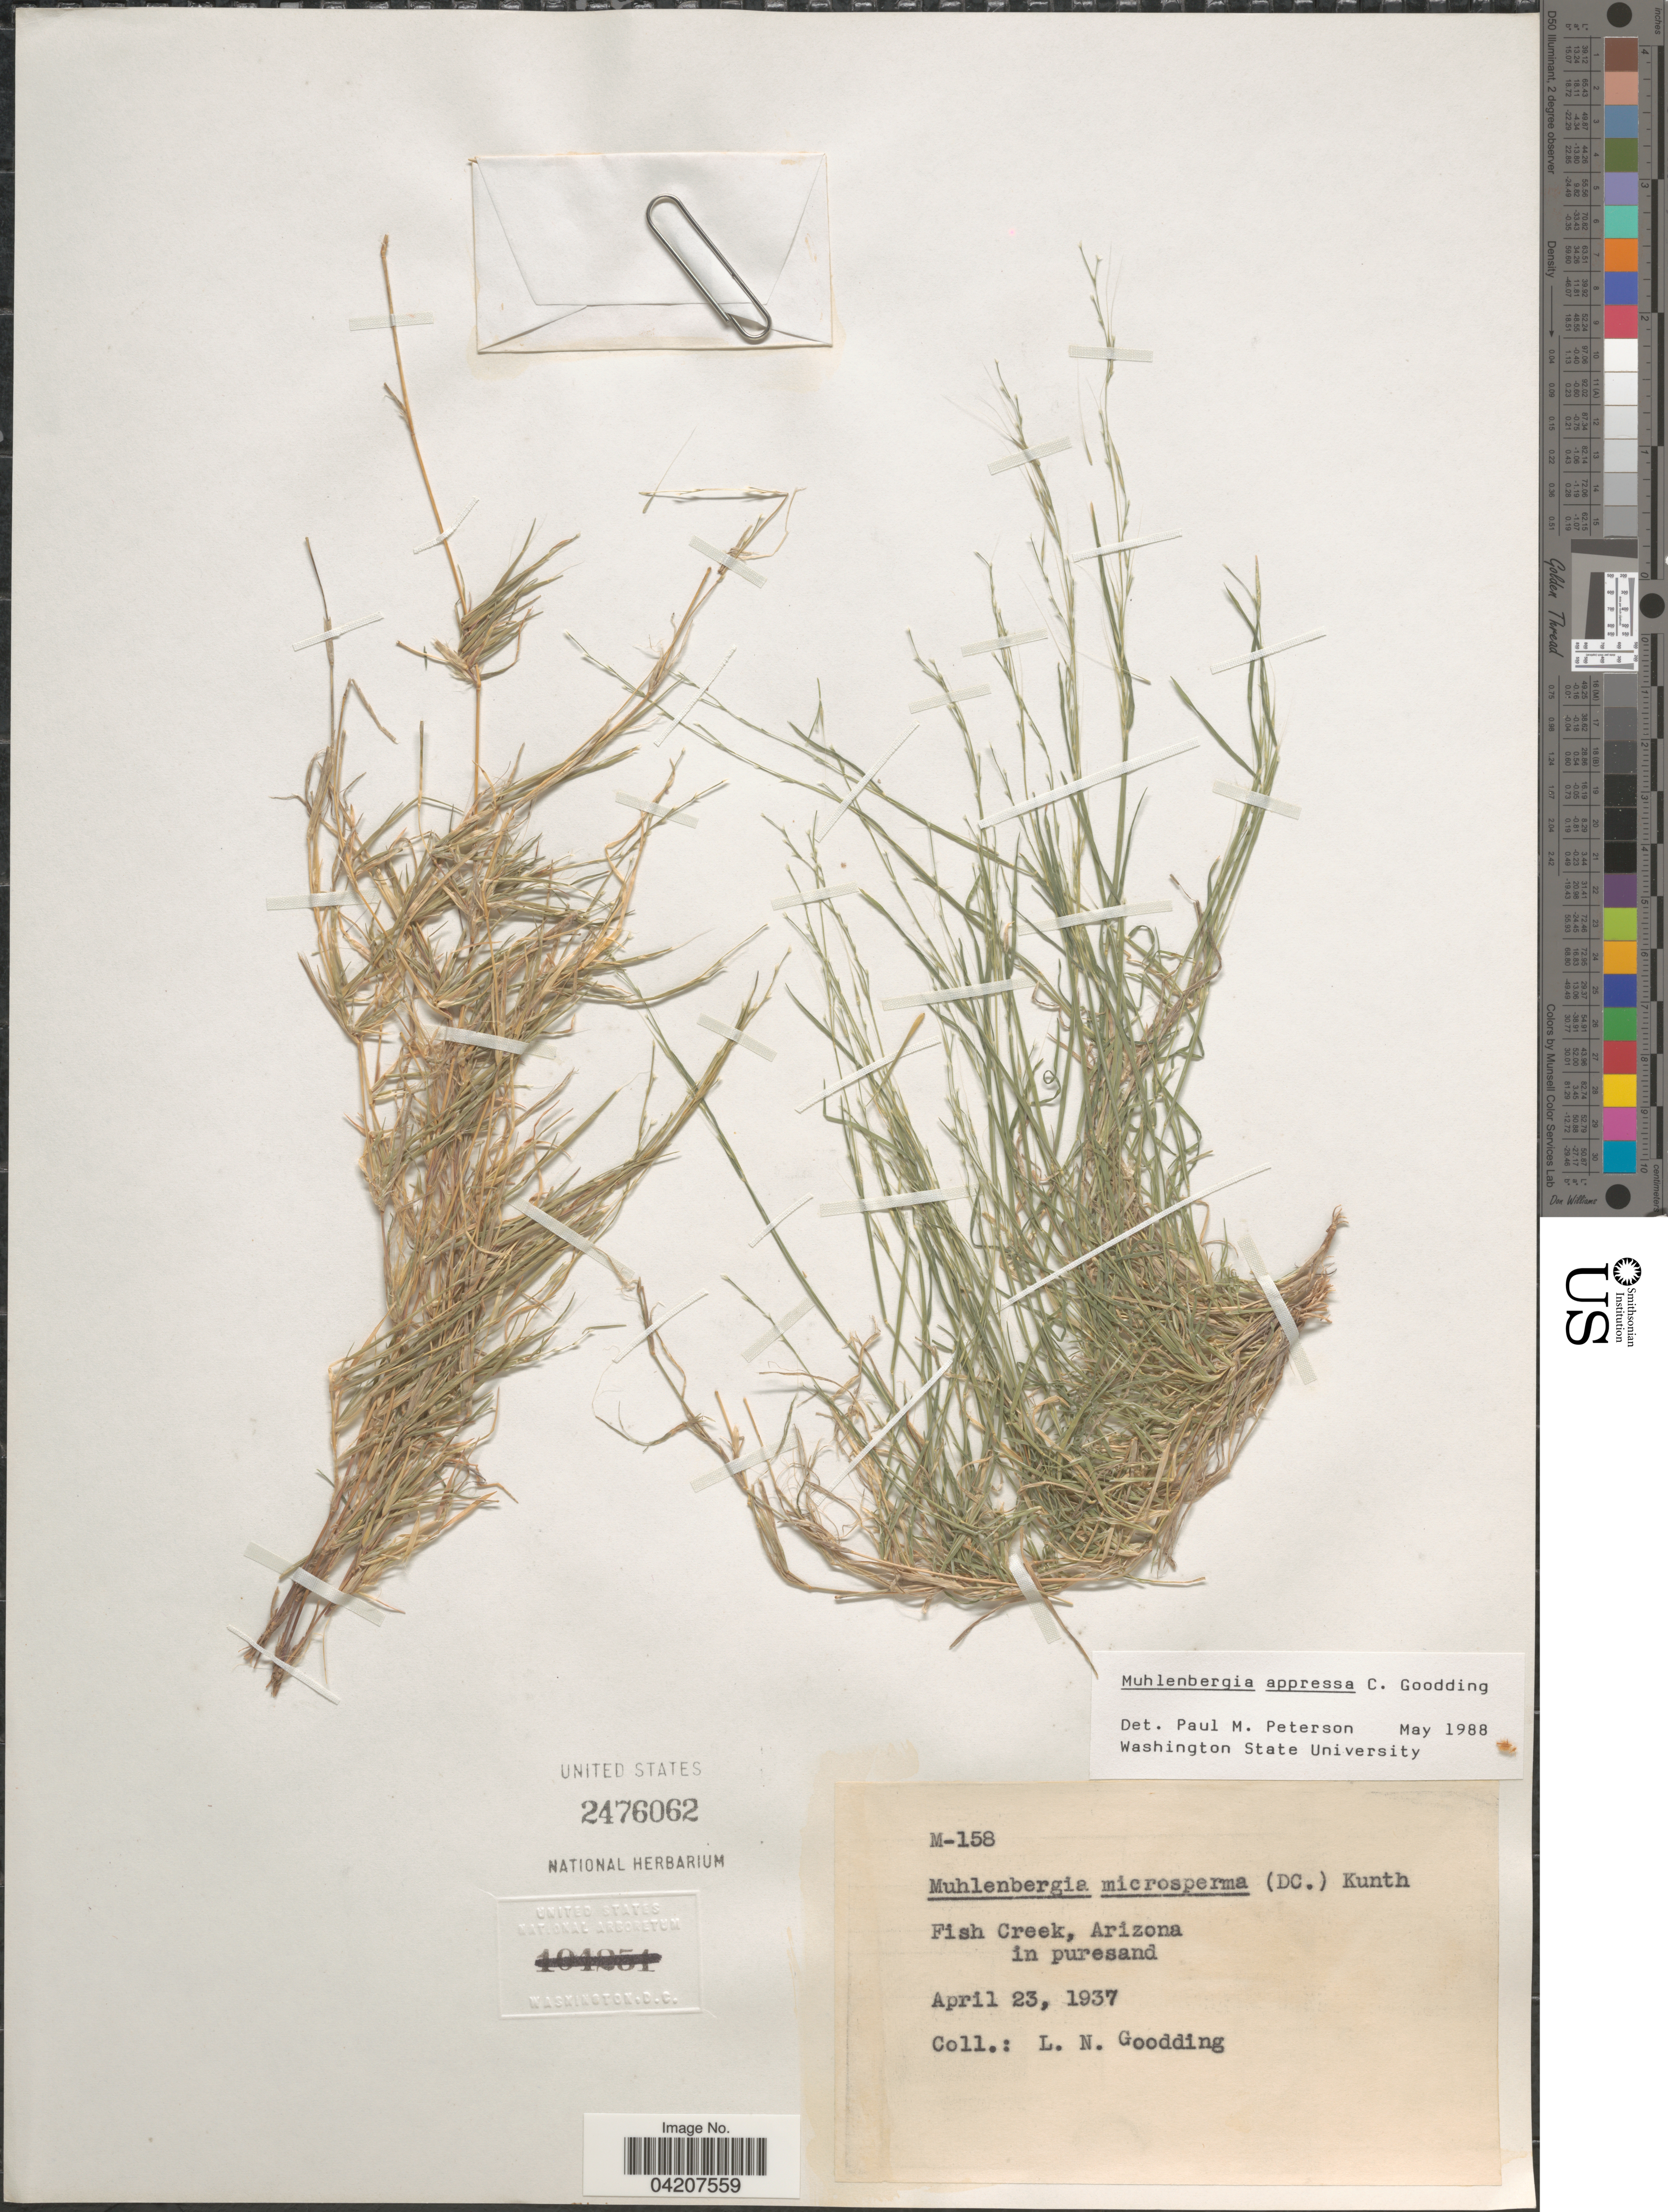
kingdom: Plantae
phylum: Tracheophyta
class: Liliopsida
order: Poales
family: Poaceae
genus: Muhlenbergia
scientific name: Muhlenbergia appressa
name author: C.O. Goodd.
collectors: L. N. Goodding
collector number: M-158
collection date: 1937-04-23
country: United States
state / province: Arizona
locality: Fish Creek.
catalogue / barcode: US 2476062